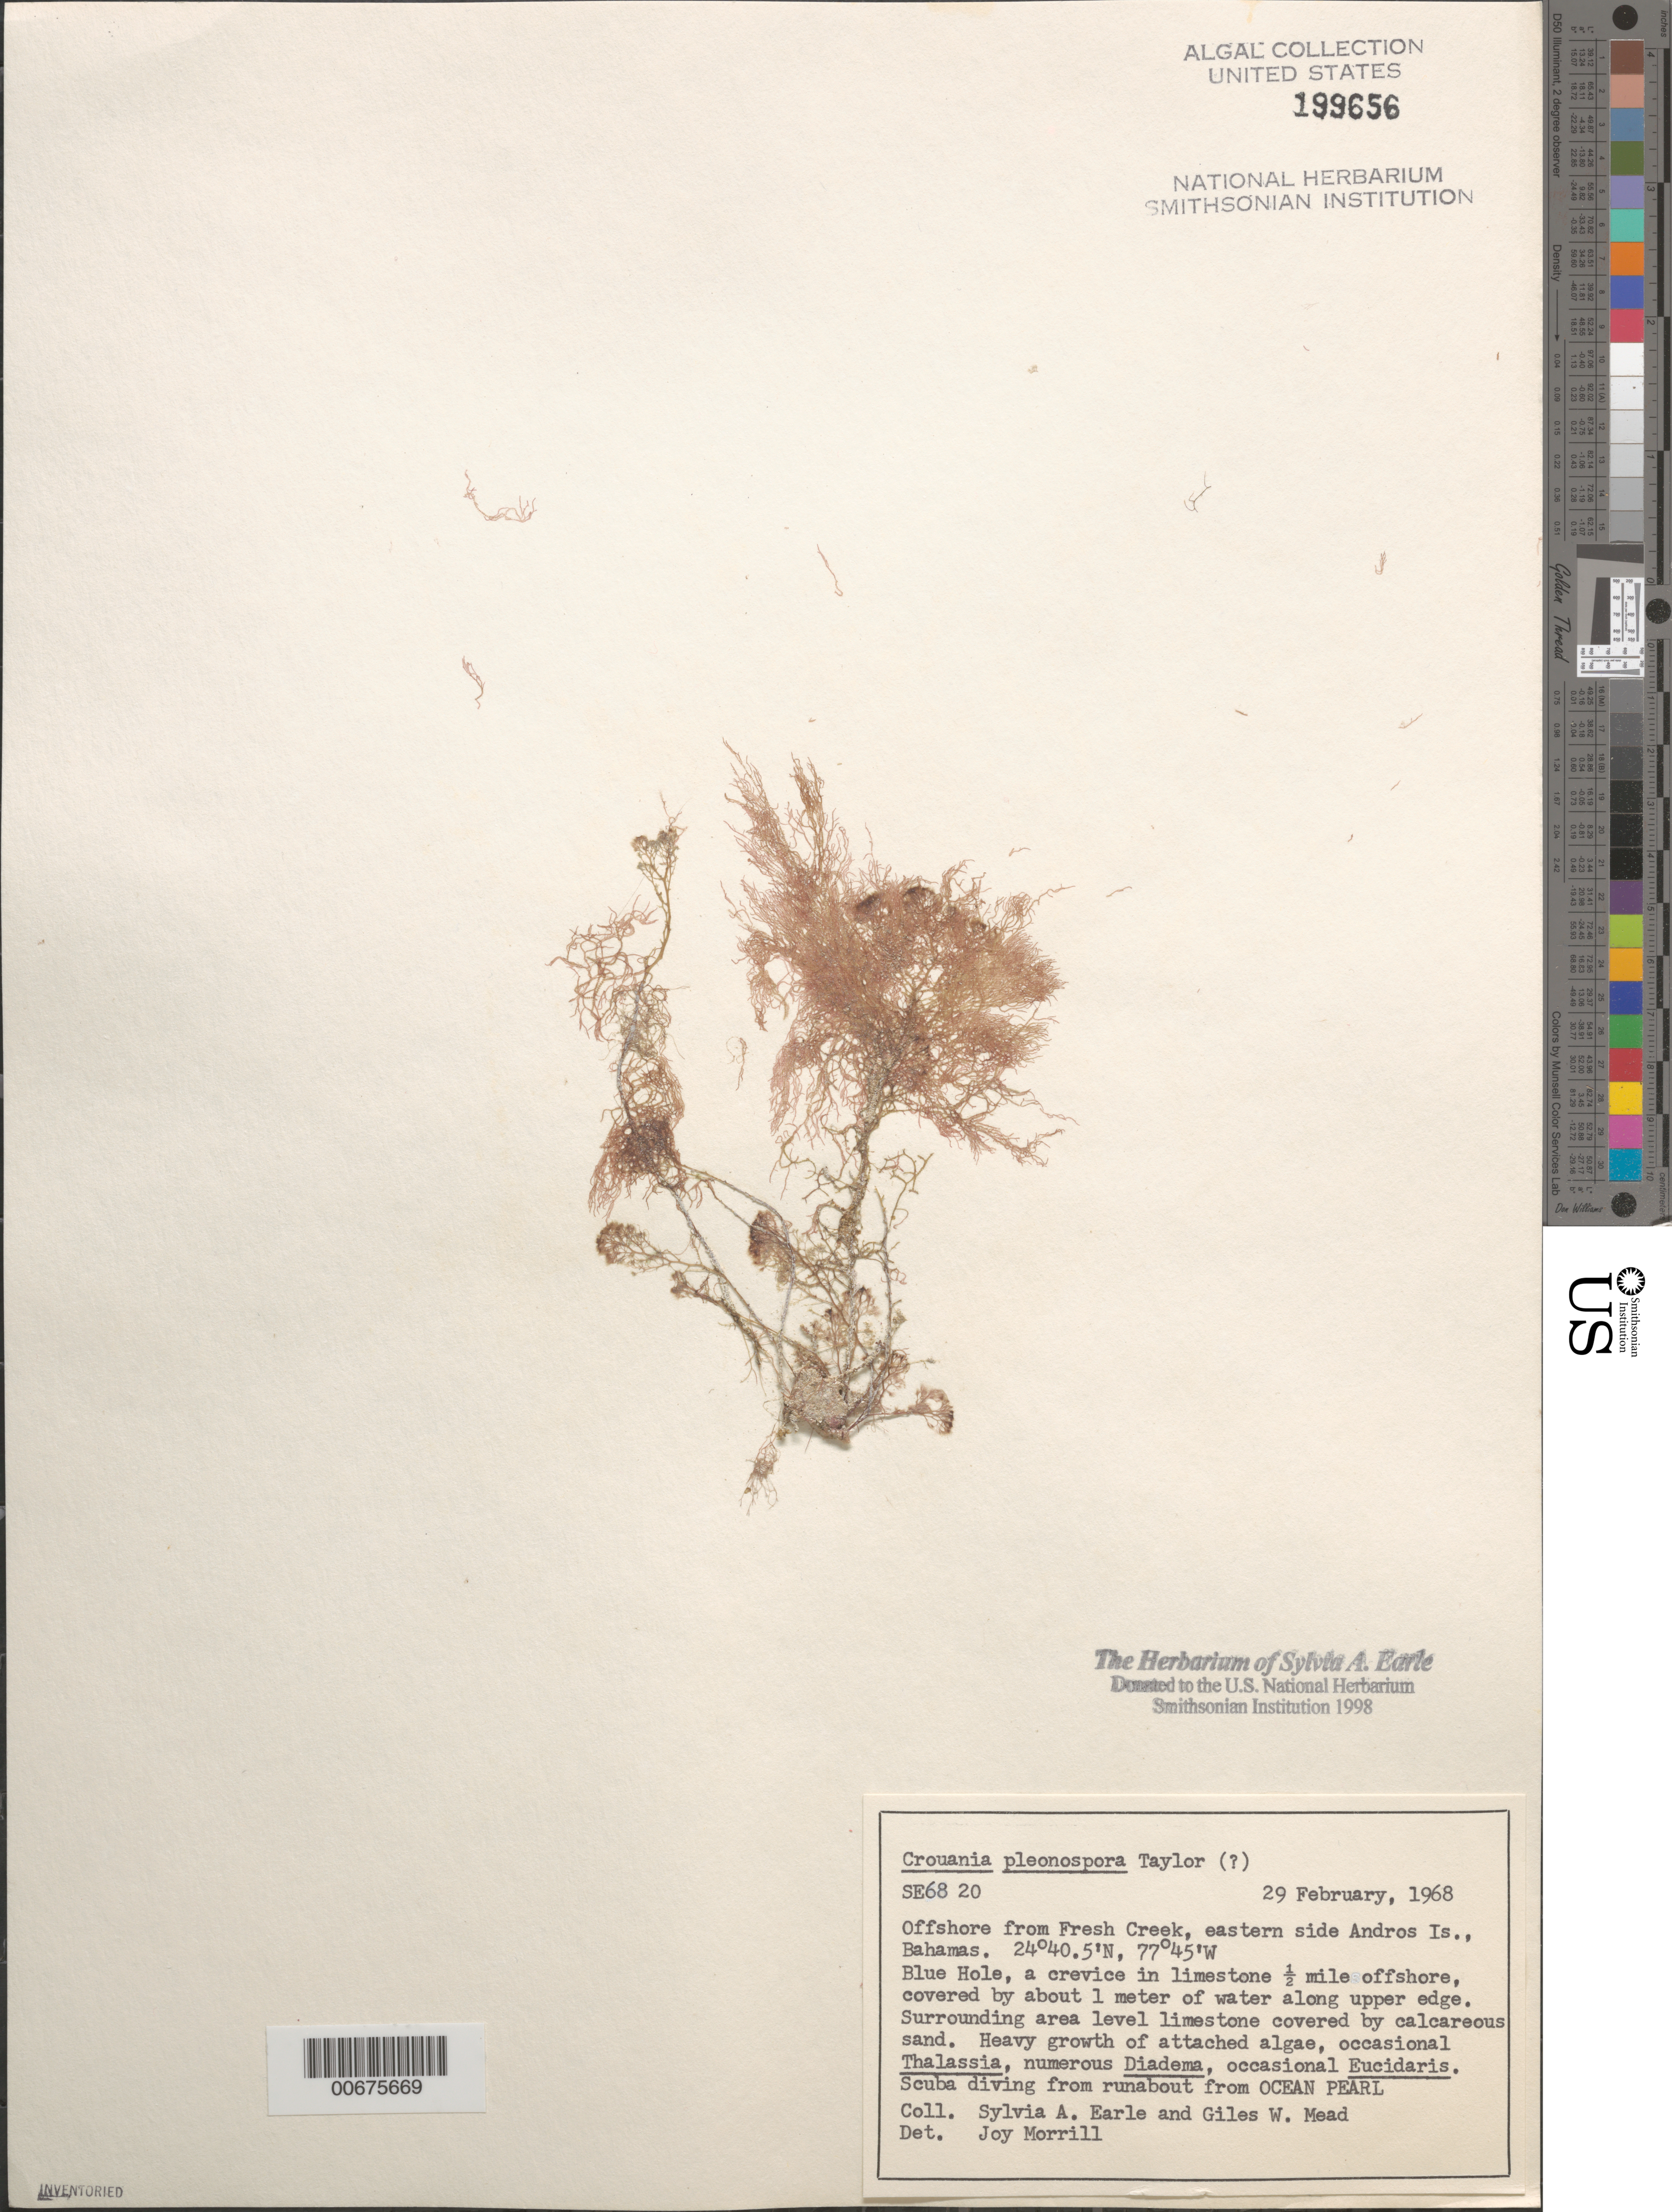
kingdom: Plantae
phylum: Rhodophyta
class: Florideophyceae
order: Ceramiales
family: Callithamniaceae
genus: Crouania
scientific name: Crouania pleonospora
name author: W.R. Taylor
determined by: Morrill, J.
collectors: S. A. Earle & G. W. Mead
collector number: SE 6820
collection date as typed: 29 Feb 1968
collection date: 1968-02-29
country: Bahamas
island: Andros Island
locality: Blue Hole, off Fresh Creek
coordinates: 24 40.5' N, 77 45' W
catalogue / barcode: US 199656